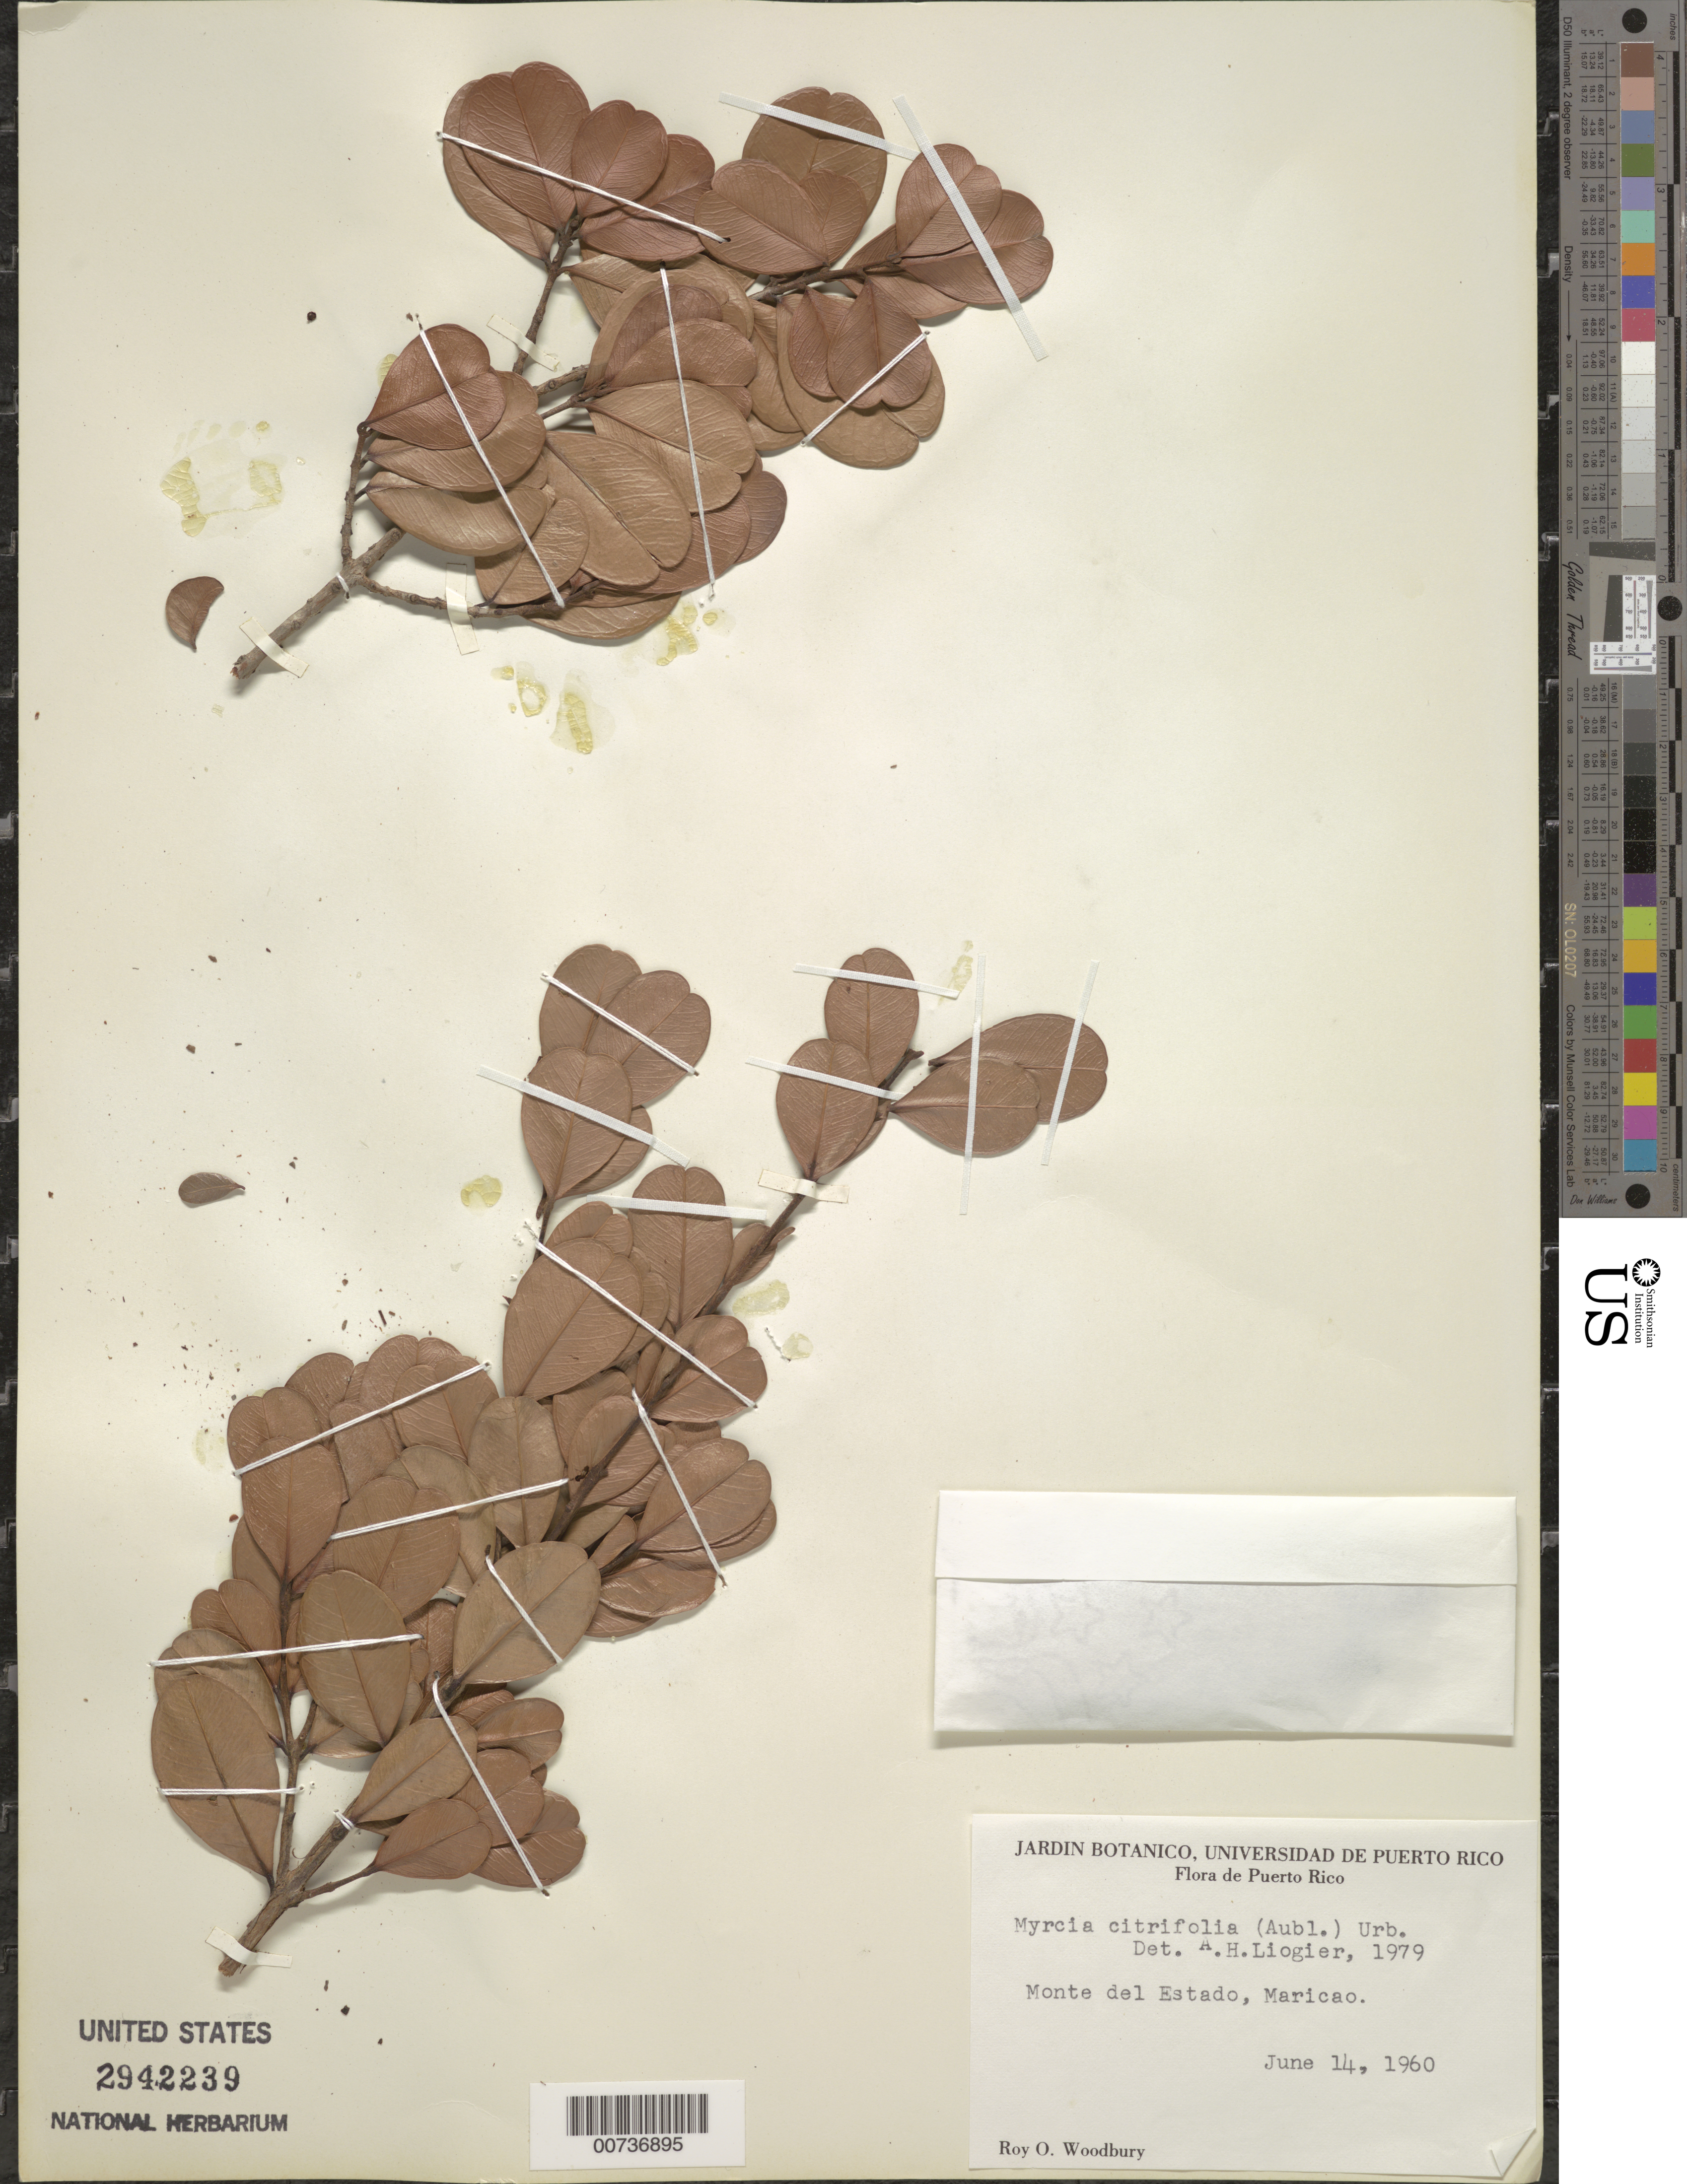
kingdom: Plantae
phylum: Tracheophyta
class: Magnoliopsida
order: Myrtales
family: Myrtaceae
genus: Myrcia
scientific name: Myrcia citrifolia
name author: (Aubl.) Urb.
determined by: Liogier, Alain H.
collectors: R. O. Woodbury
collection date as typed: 14 Jun 1960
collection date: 1960-06-14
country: Puerto Rico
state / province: Maricao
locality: Monte del Estado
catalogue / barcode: US 2942239